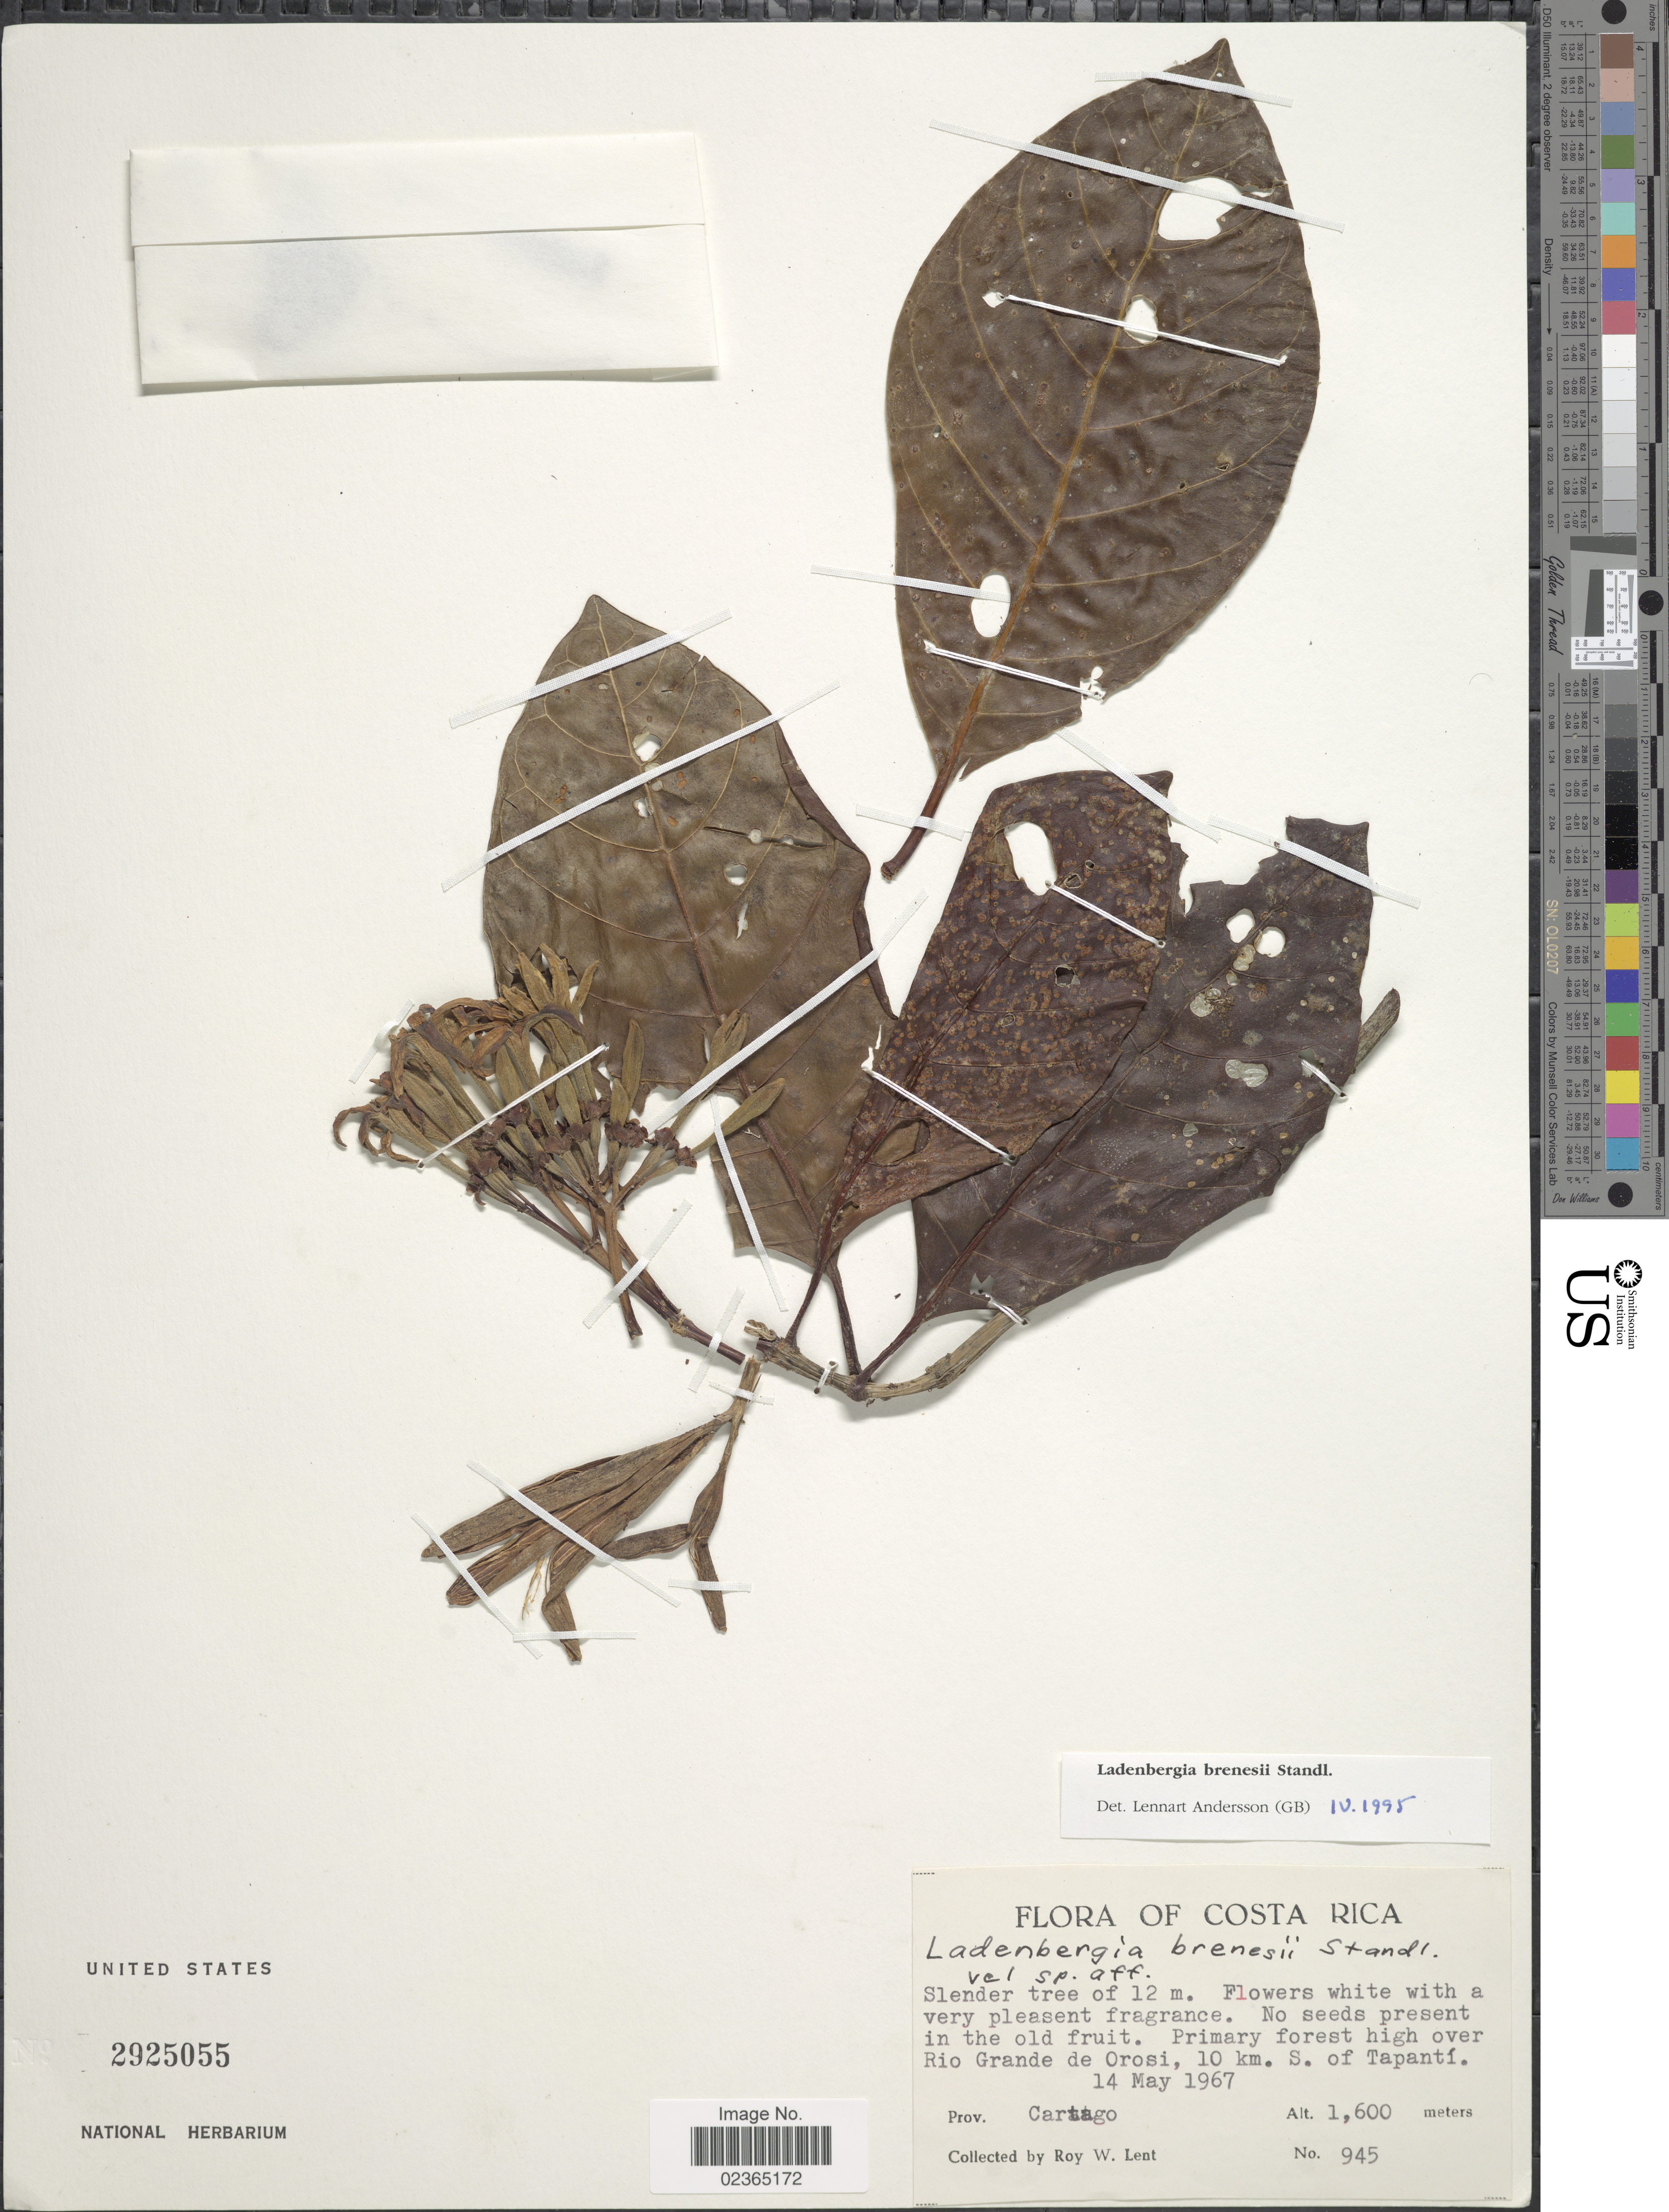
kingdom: Plantae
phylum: Tracheophyta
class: Magnoliopsida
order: Gentianales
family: Rubiaceae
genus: Ladenbergia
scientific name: Ladenbergia brenesii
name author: Standl.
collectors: R. W. Lent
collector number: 945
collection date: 1967-05-14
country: Costa Rica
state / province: Cartago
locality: Primary forest high over Rio Grande de Orosi, 10 km. S. of Tapanti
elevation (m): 1600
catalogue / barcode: US 2925055